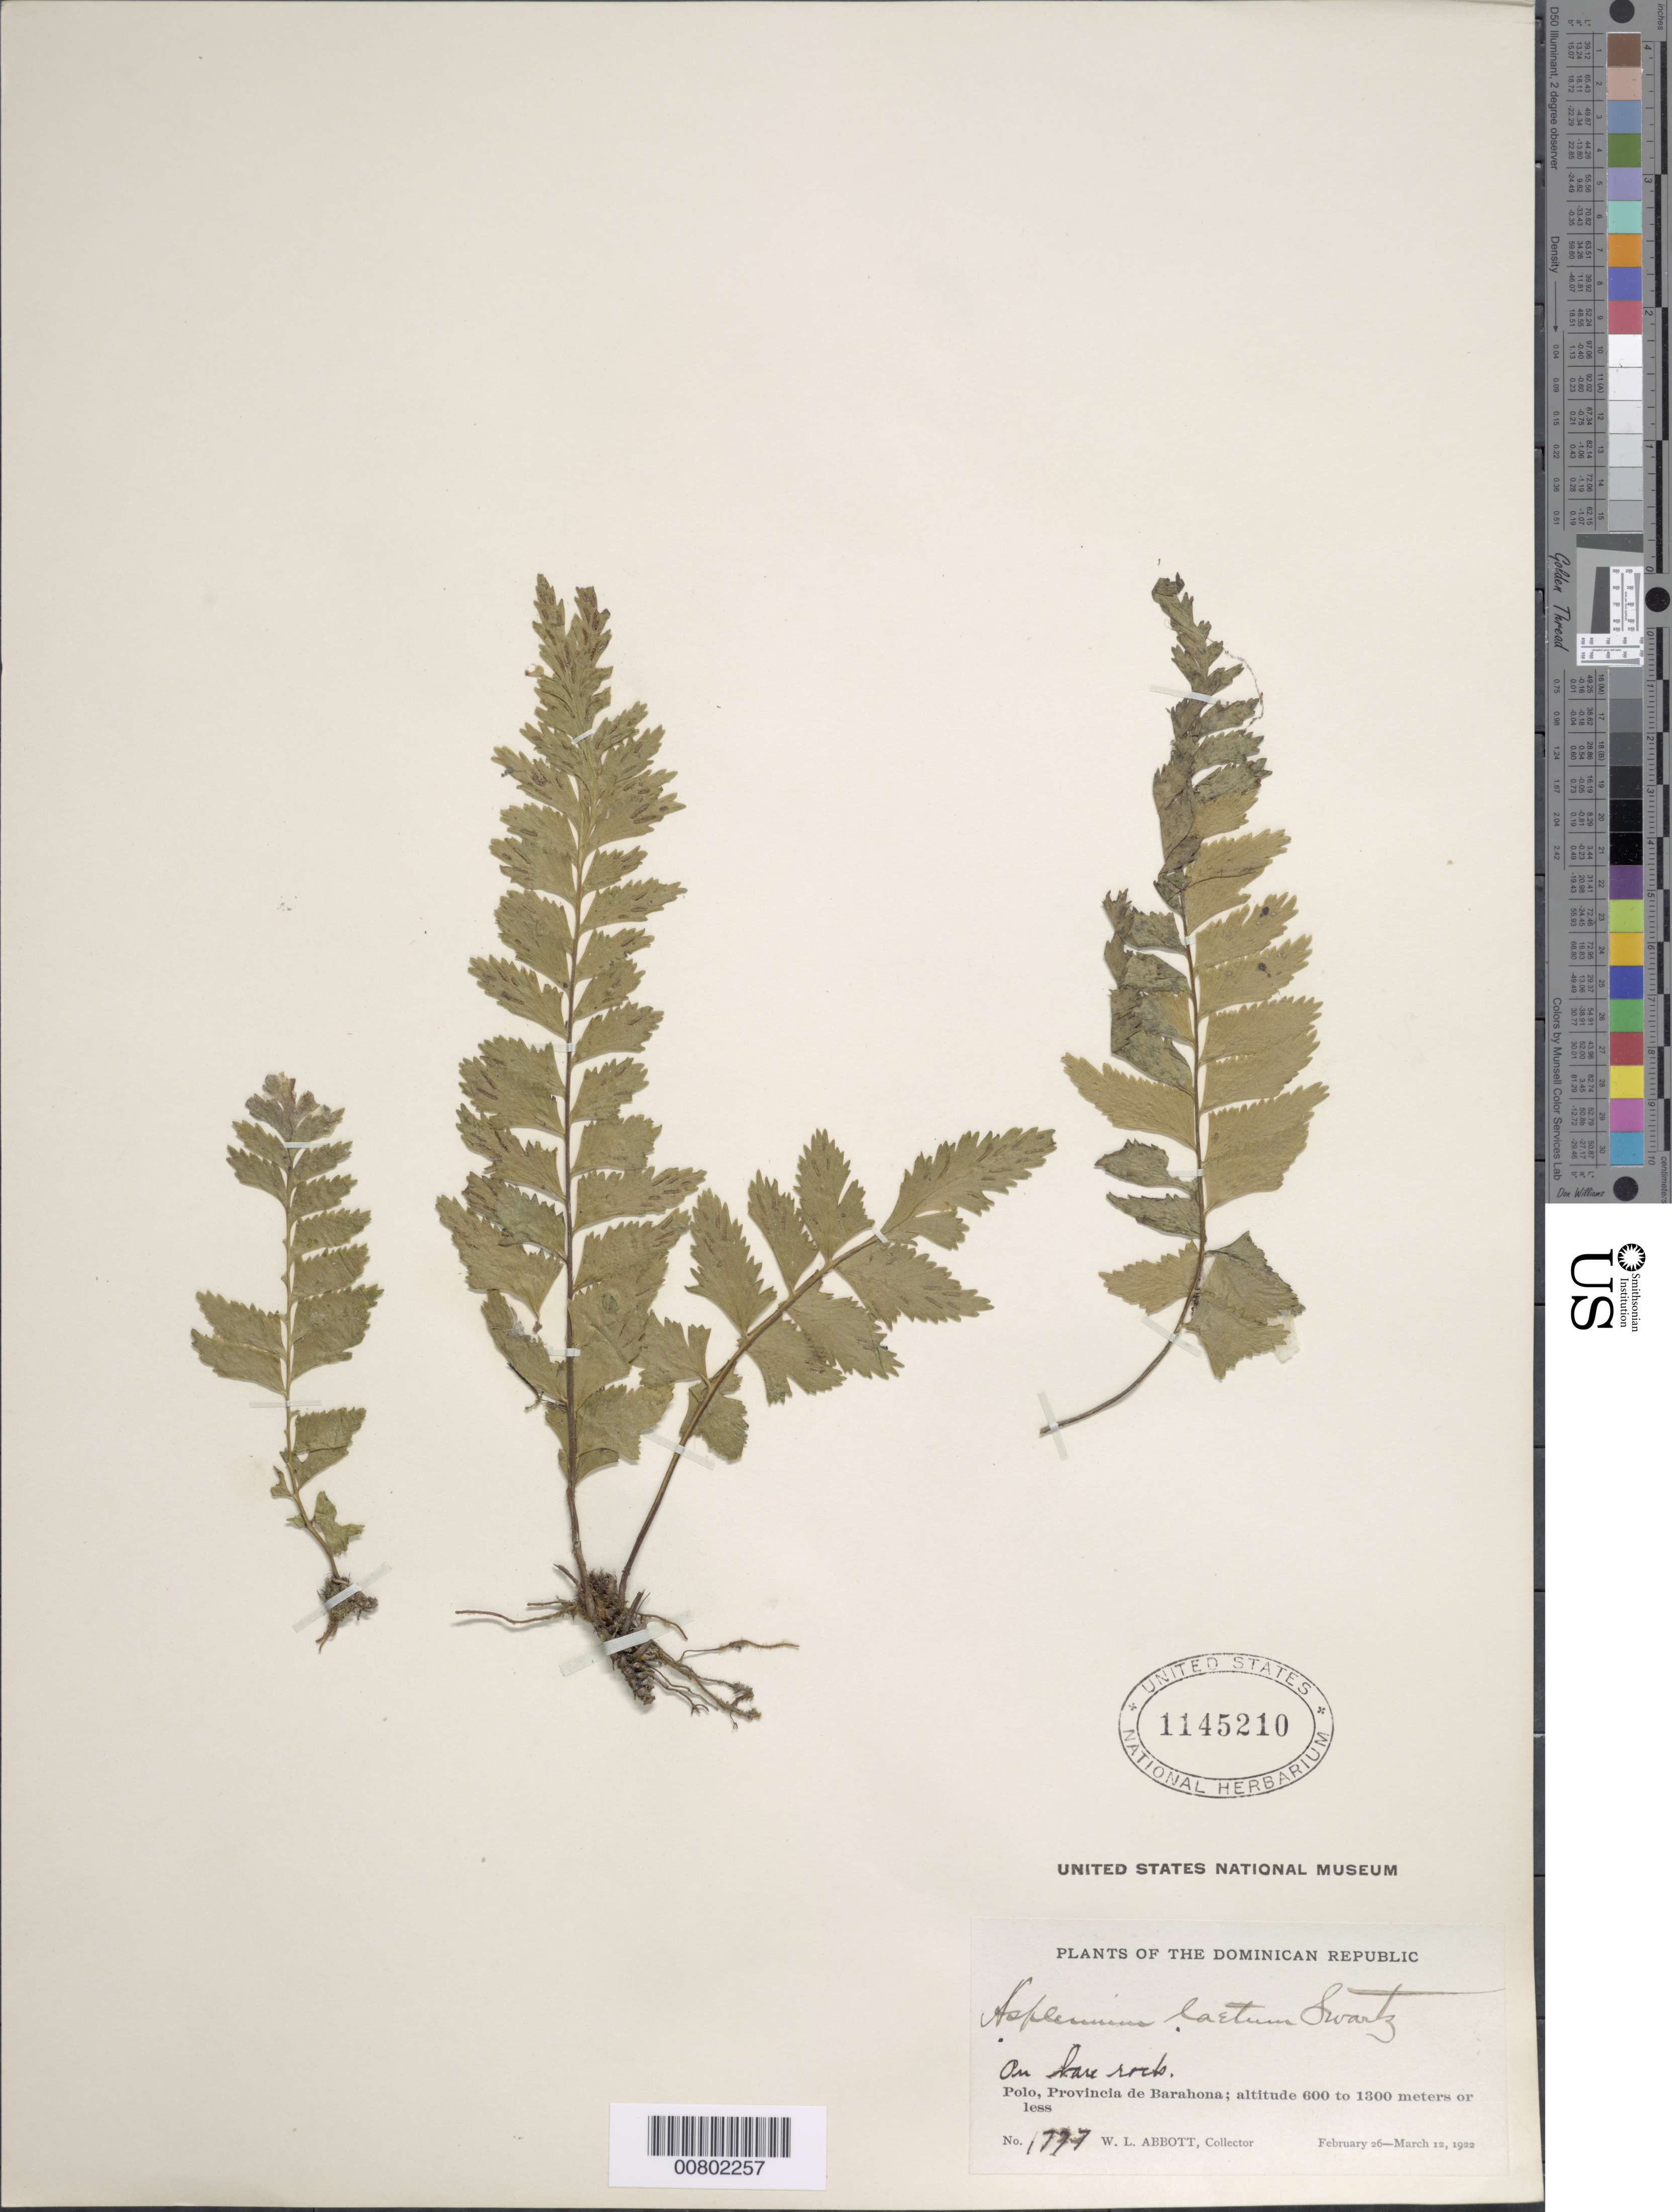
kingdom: Plantae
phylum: Tracheophyta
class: Polypodiopsida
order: Polypodiales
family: Aspleniaceae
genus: Asplenium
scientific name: Asplenium laetum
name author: Sw.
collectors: W. L. Abbott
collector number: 1777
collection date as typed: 26 Feb 1922 to 12 Mar 1922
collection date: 1922-02-26/1922-03-12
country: Dominican Republic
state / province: Barahona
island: Hispaniola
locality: Polo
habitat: On bare rock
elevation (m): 600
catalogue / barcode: US 1145210